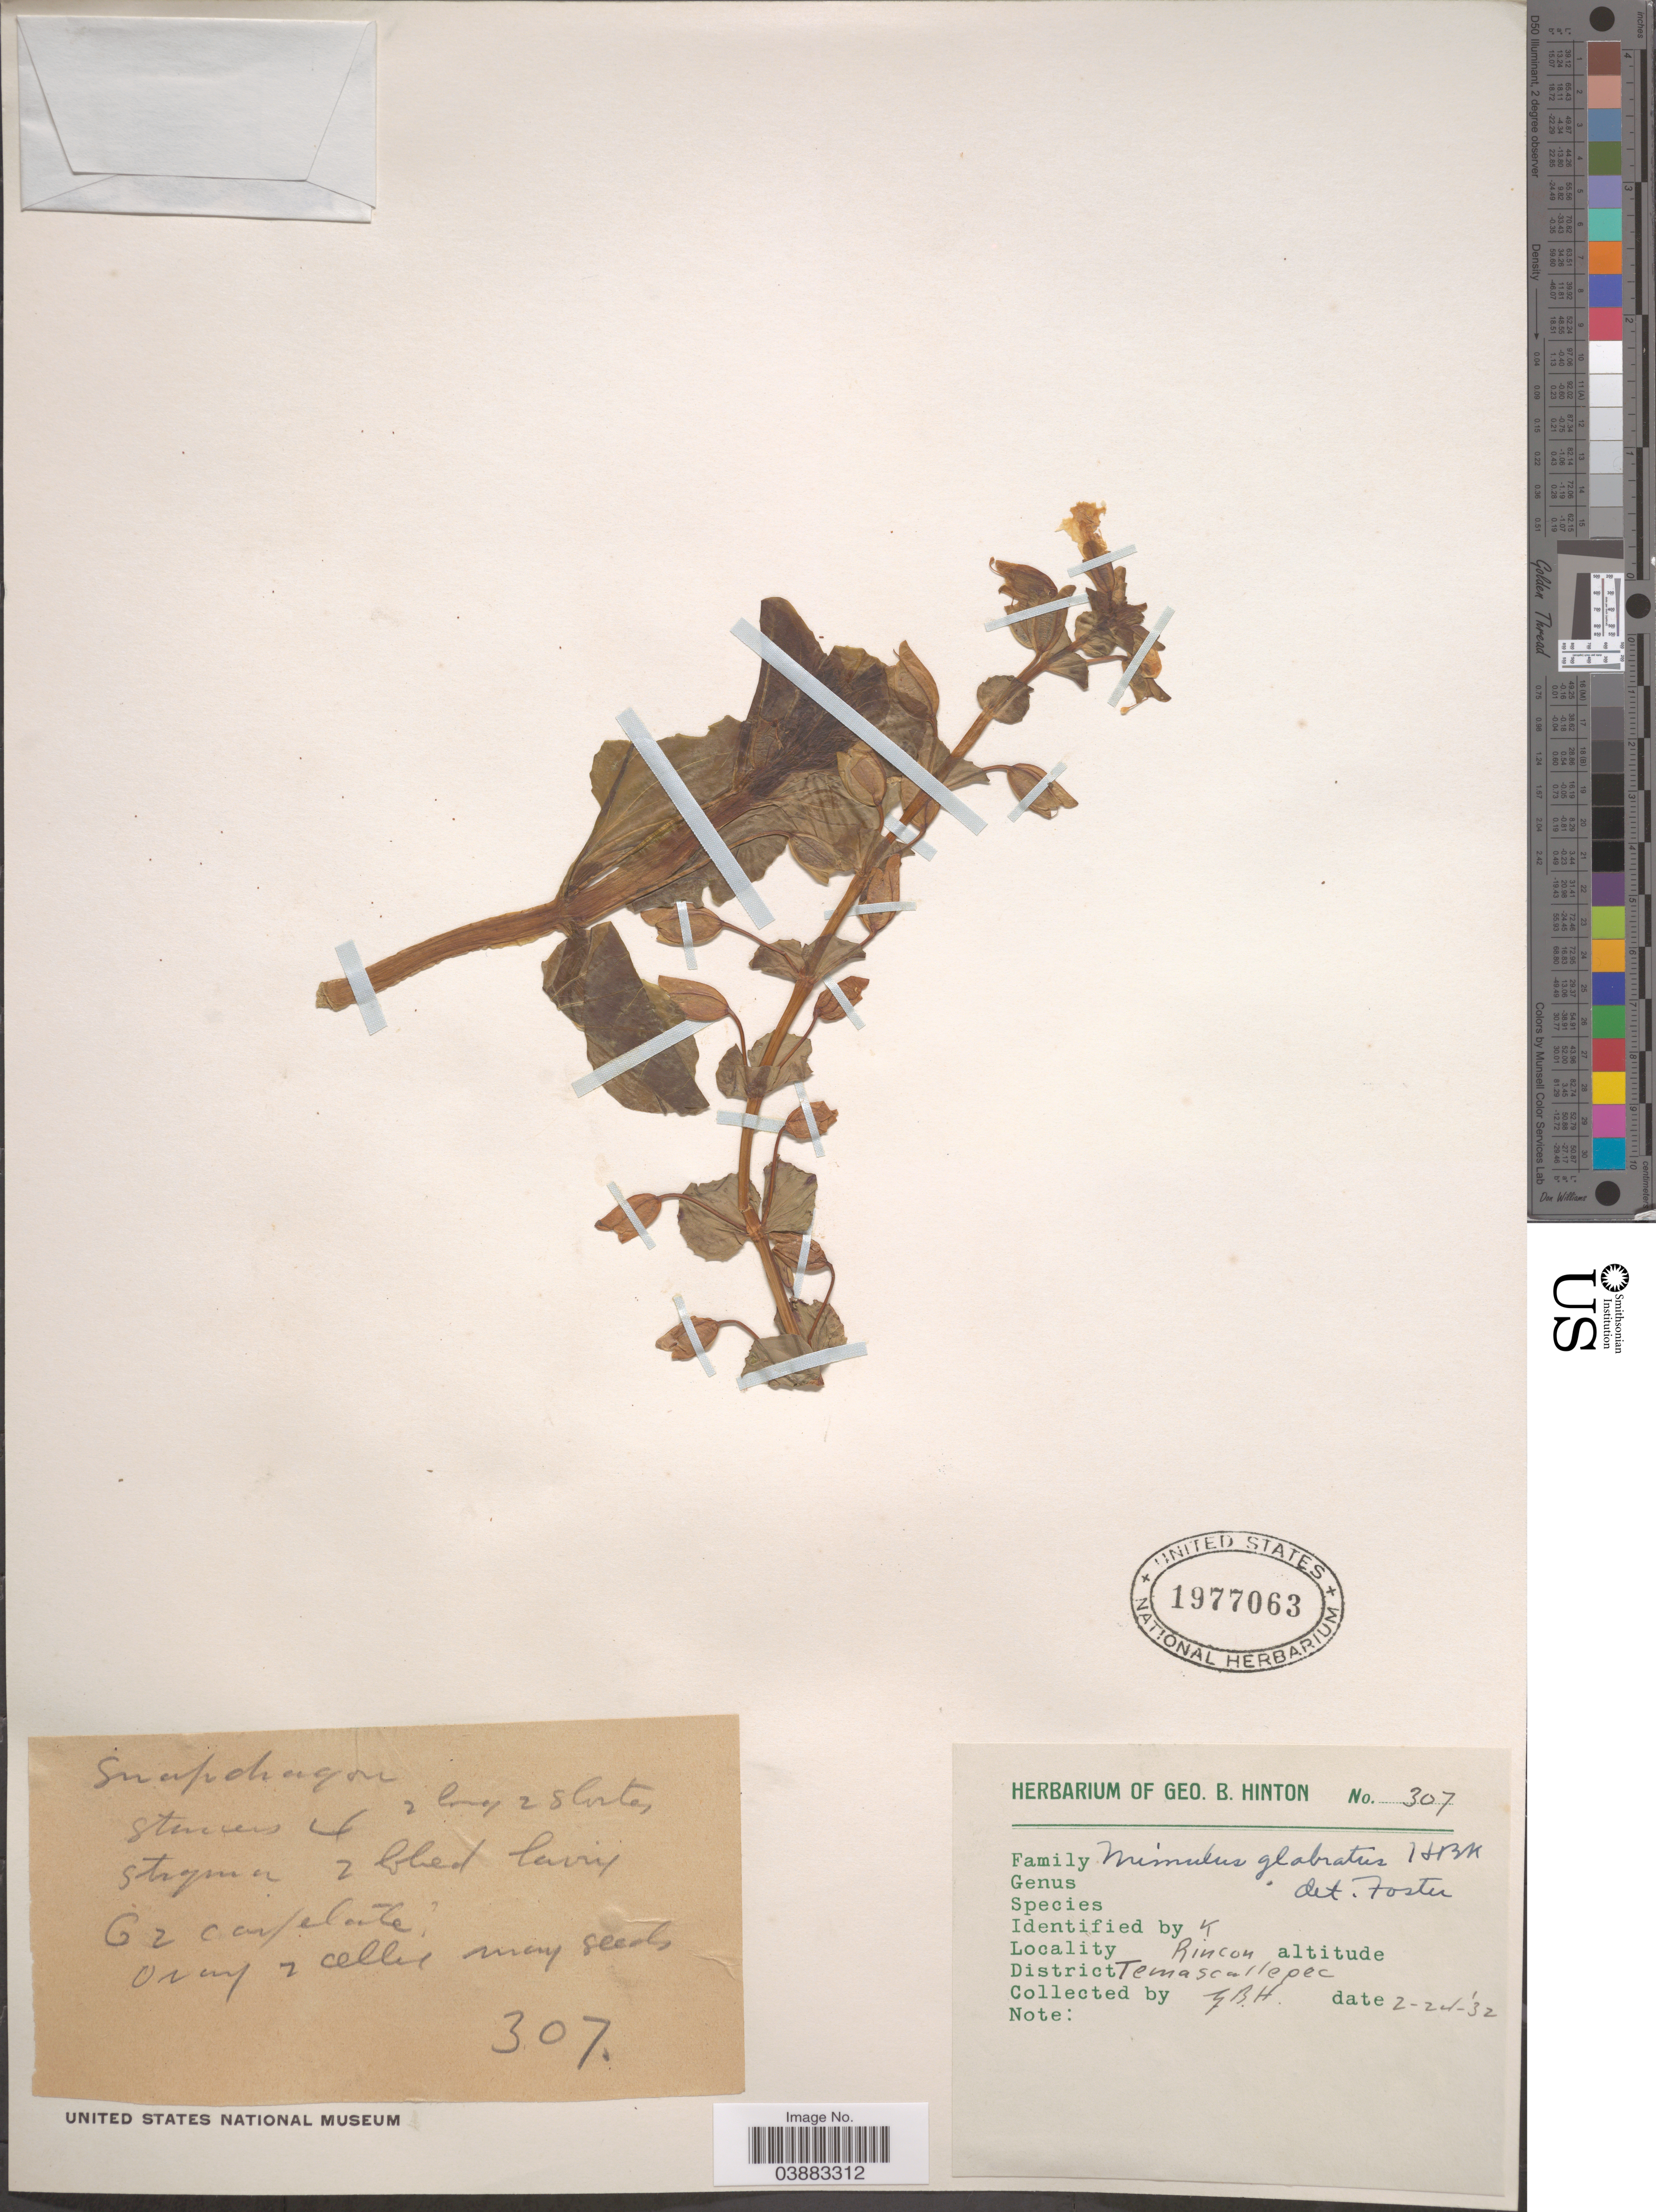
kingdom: Plantae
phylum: Tracheophyta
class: Magnoliopsida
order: Lamiales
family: Phrymaceae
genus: Mimulus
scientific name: Mimulus glabratus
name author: Kunth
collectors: G. B. Hinton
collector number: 307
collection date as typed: Transcribed d/m/y: 24/2/32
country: Mexico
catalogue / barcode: US 1977063